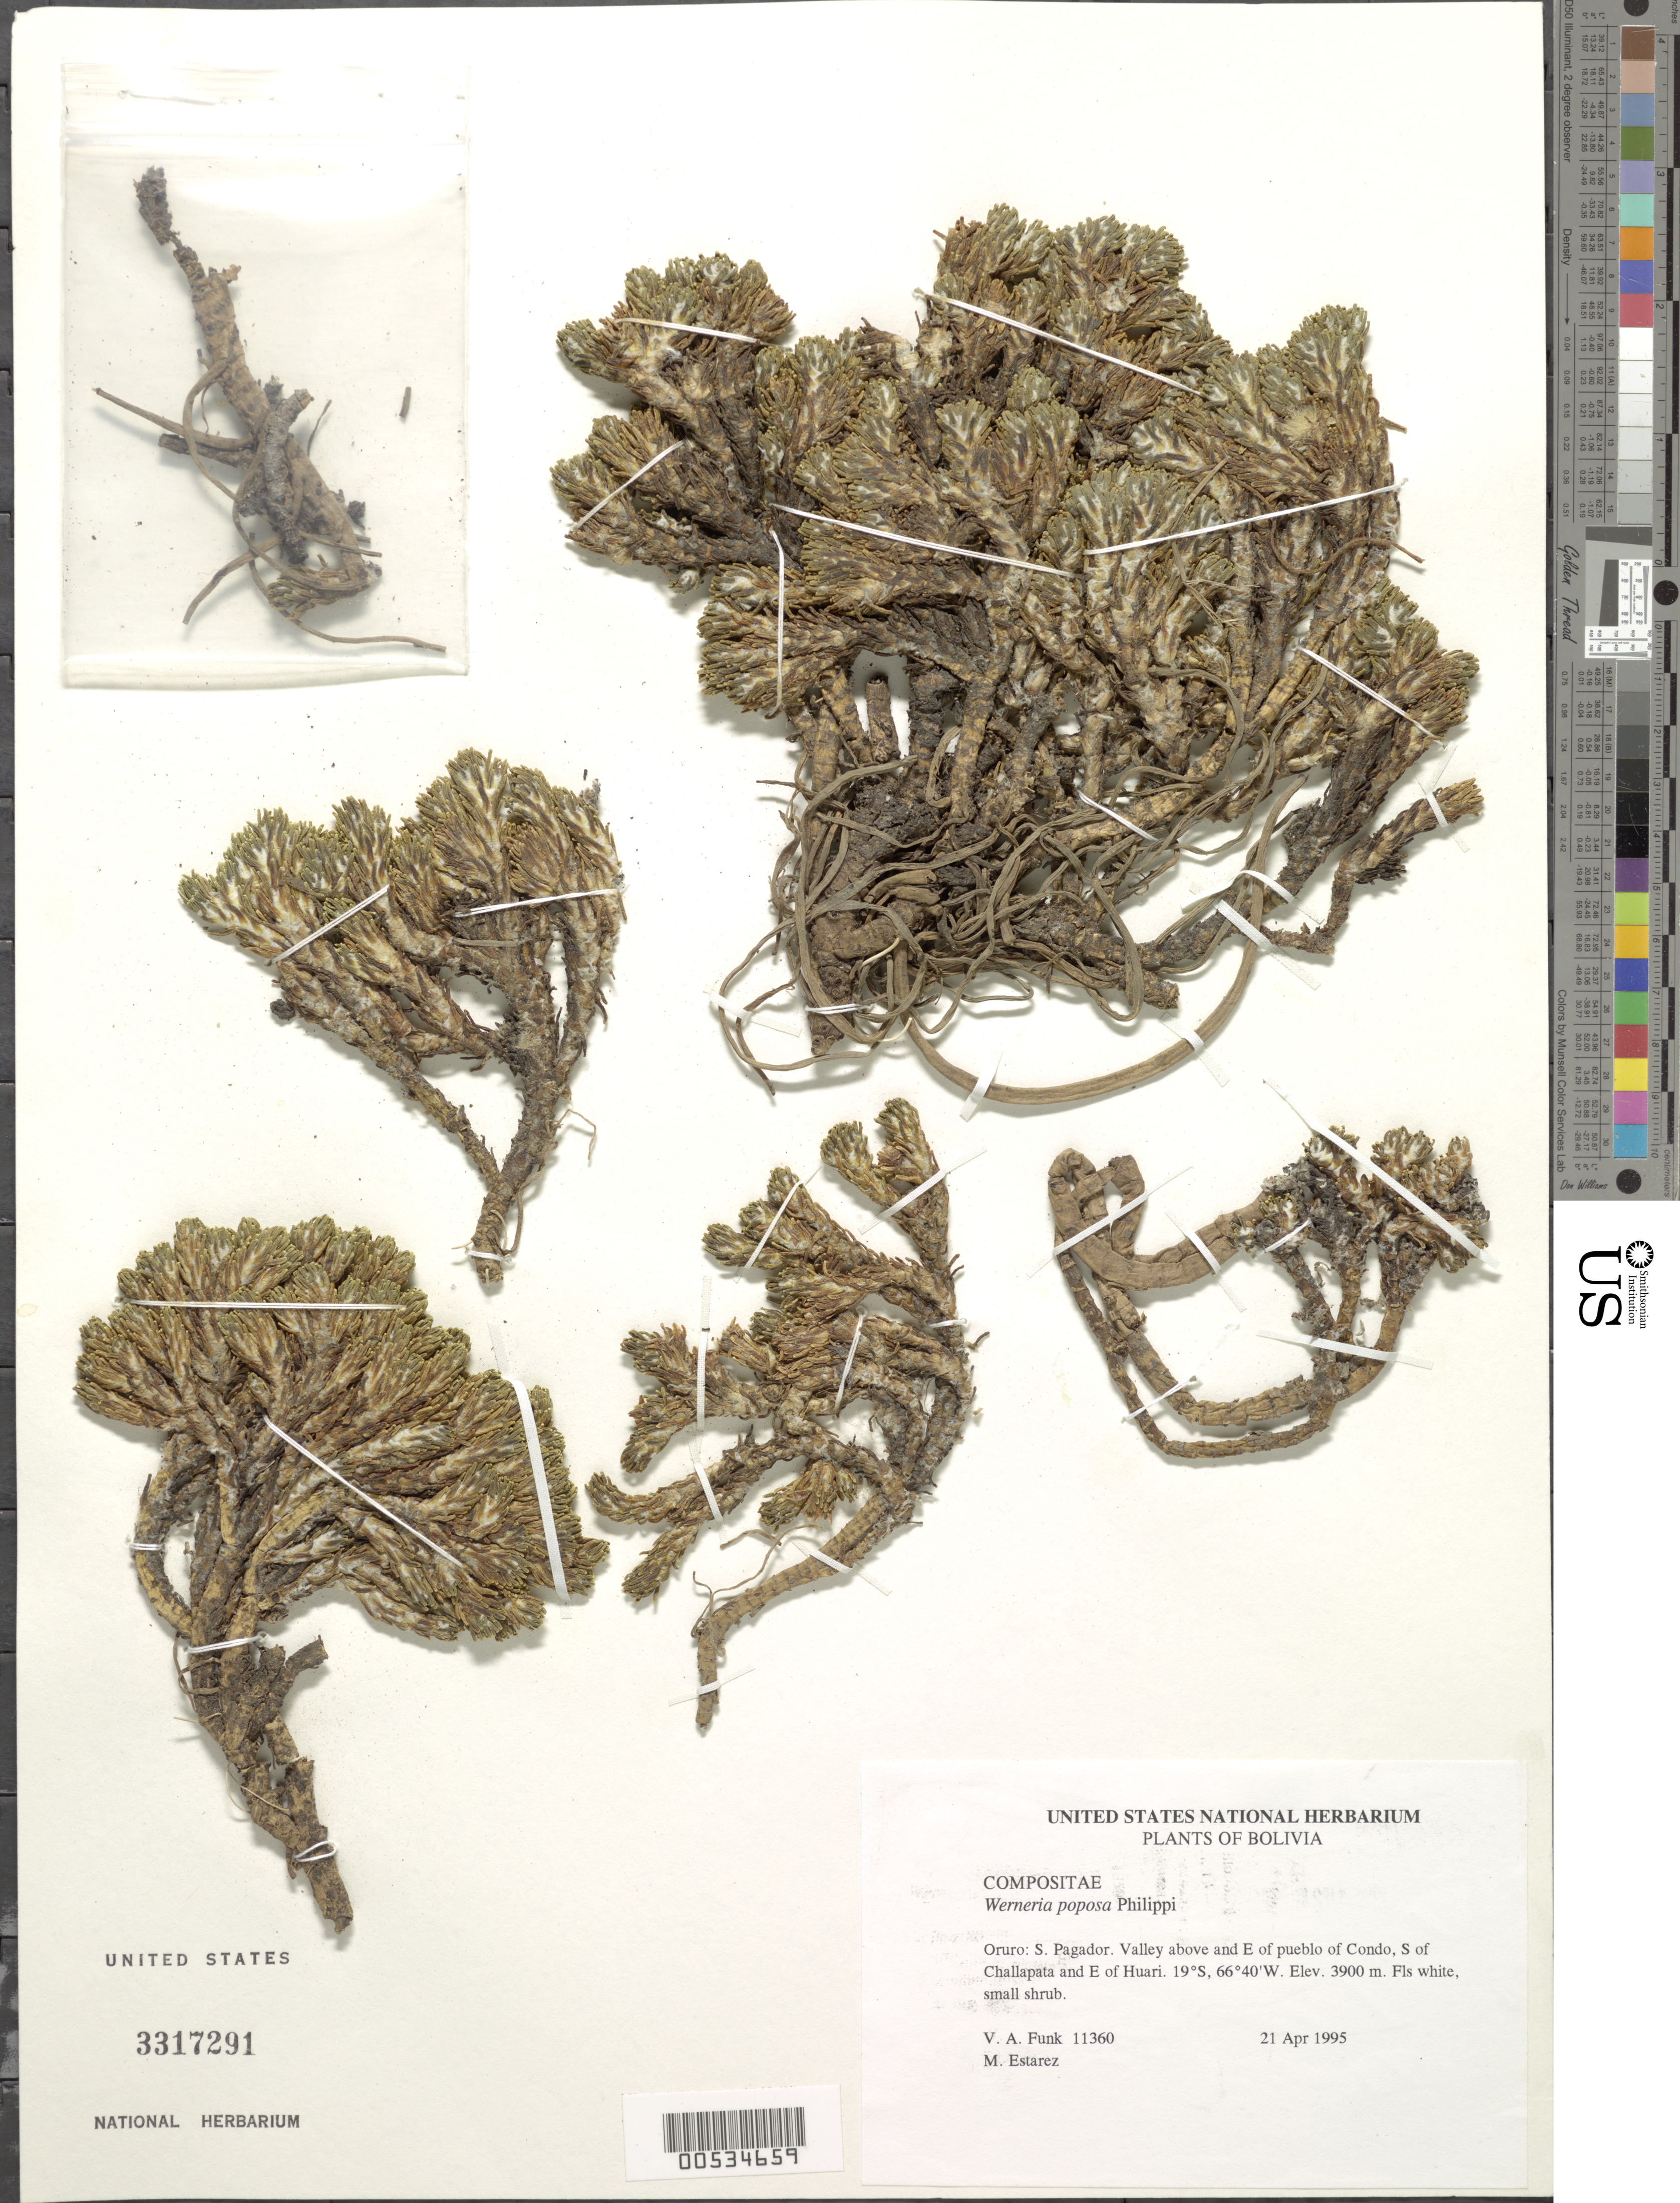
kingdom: Plantae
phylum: Tracheophyta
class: Magnoliopsida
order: Asterales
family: Asteraceae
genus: Xenophyllum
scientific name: Xenophyllum poposum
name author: (Phil.) V.A. Funk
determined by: Funk, Vicki A., (BOT), Smithsonian Institution - National Museum of Natural History (UNITED STATES)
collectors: V. Funk & M. Estarez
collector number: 11360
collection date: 1995-04-21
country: Bolivia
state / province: Oruro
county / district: S. Pogador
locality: Valley above and E of pueblo of Condo, S of Challapata and E of Huari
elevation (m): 3900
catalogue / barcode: US 3317291